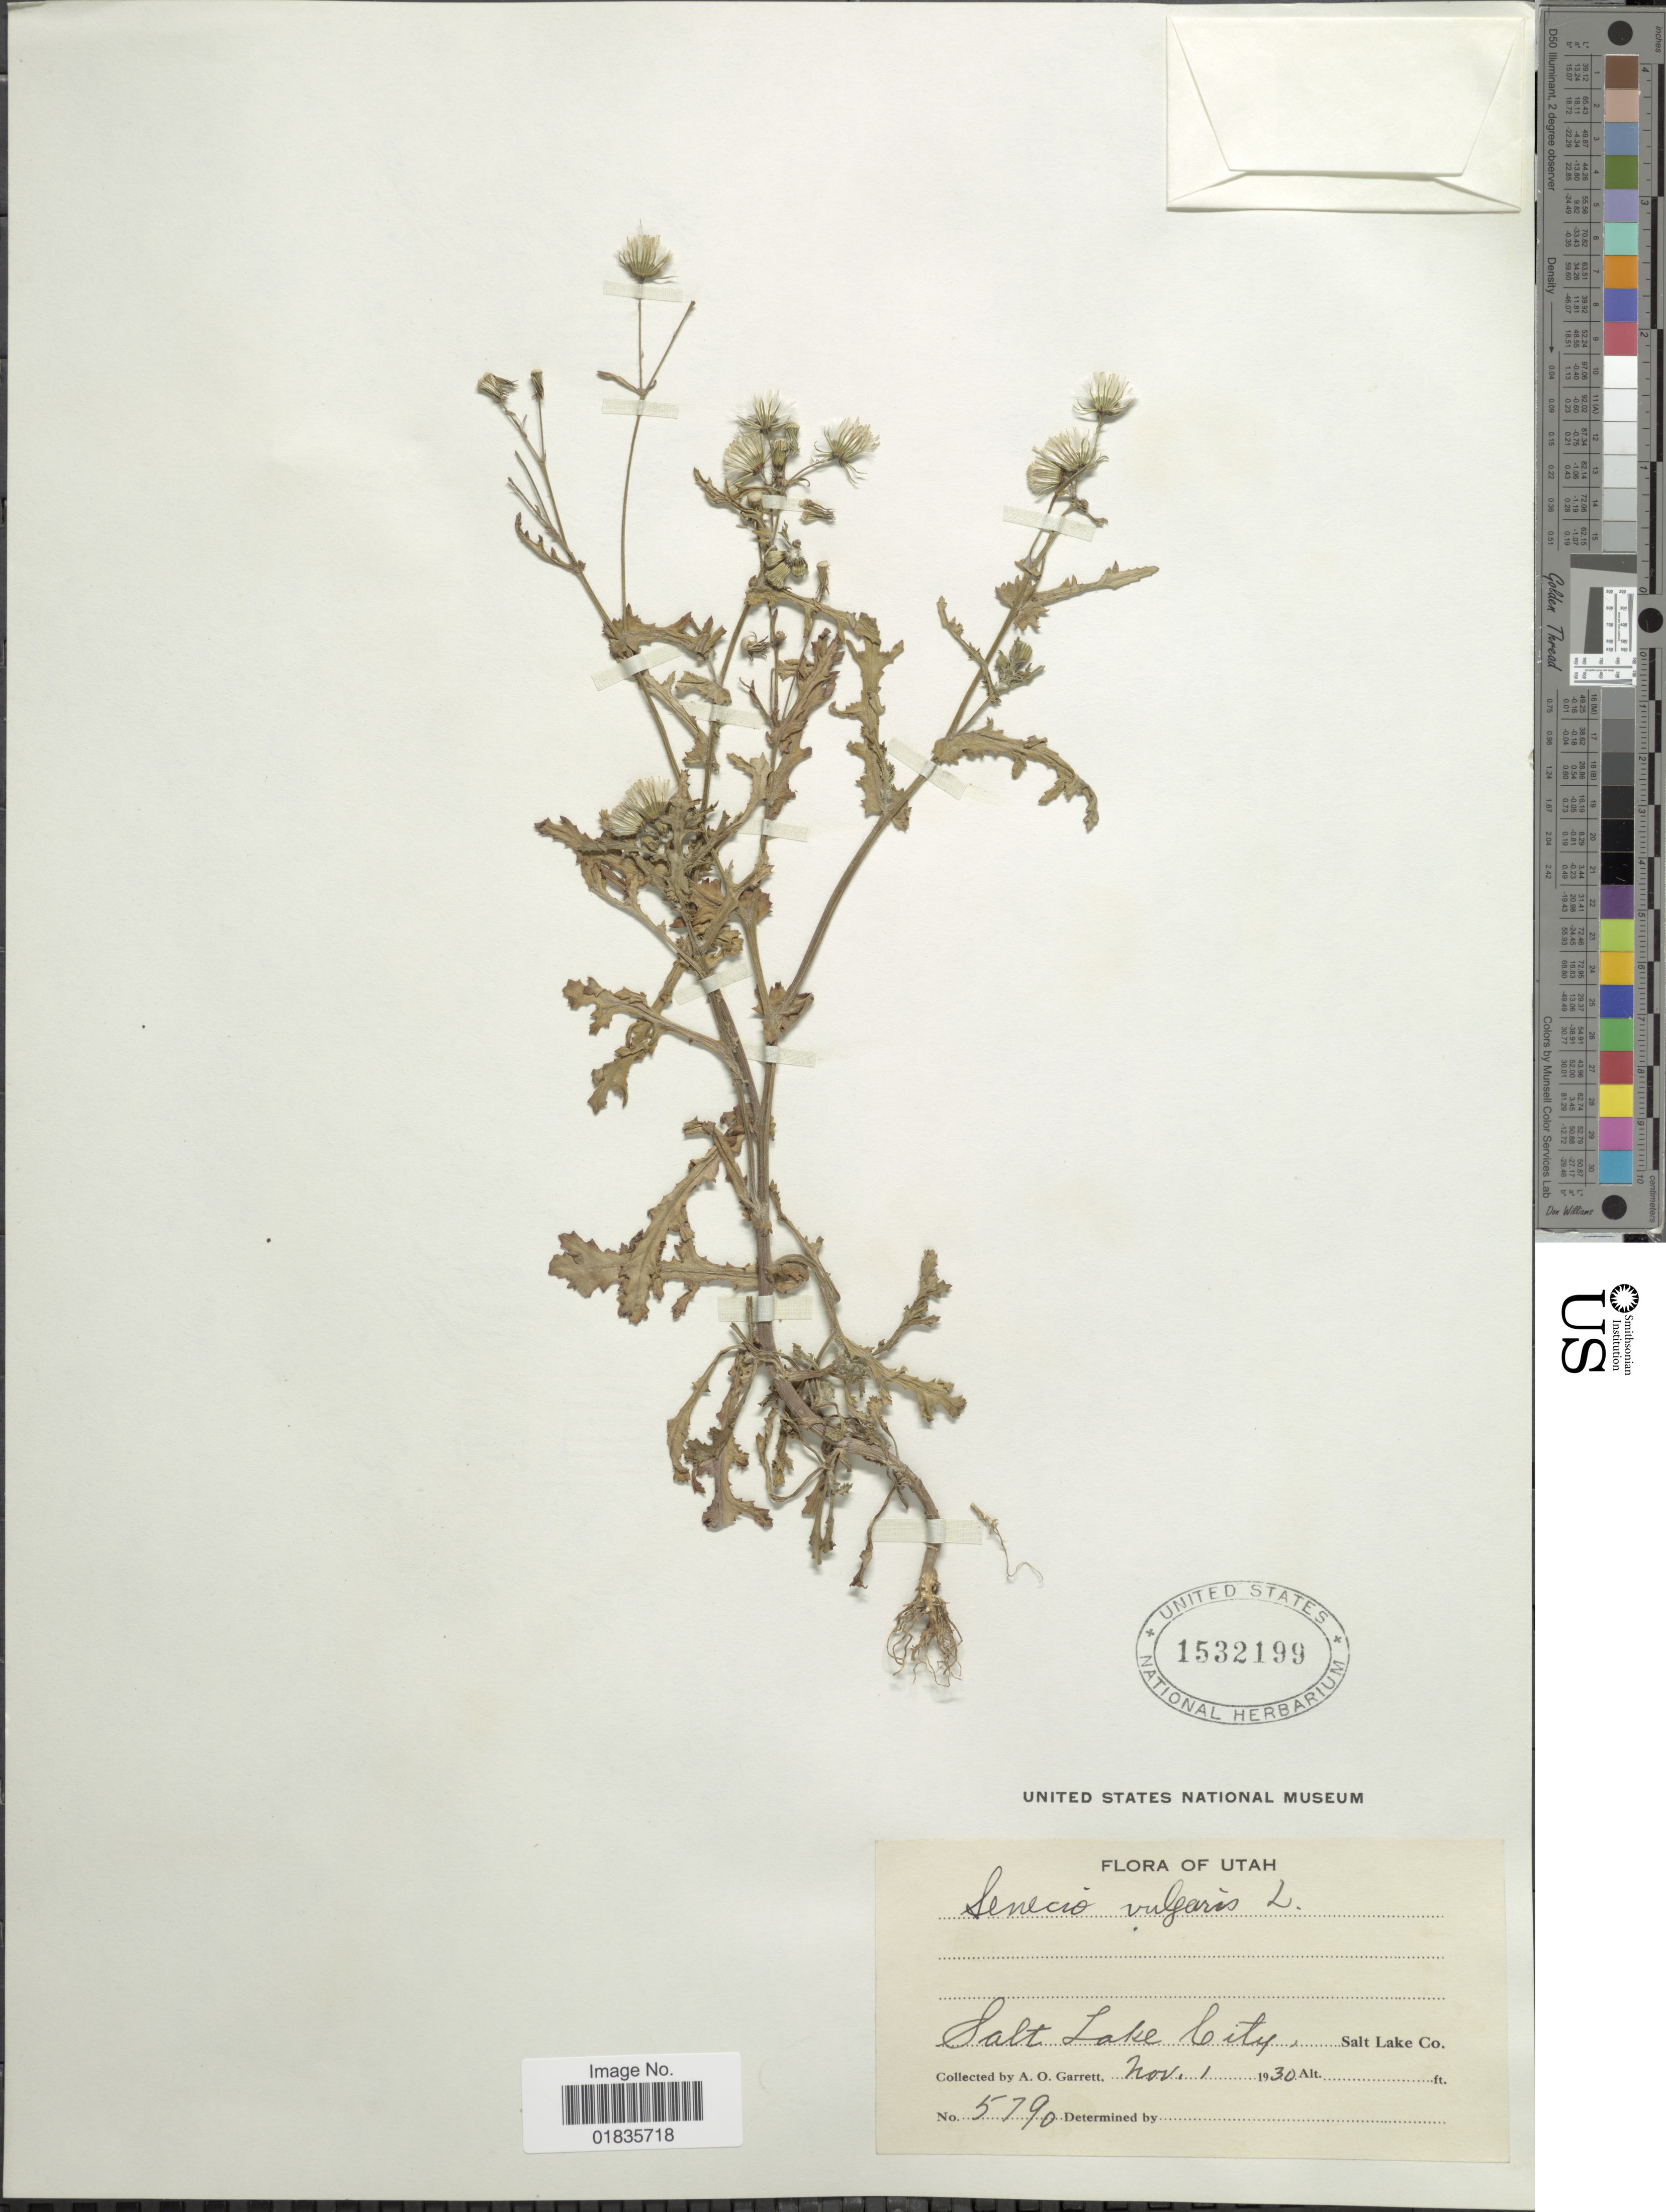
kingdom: Plantae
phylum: Tracheophyta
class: Magnoliopsida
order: Asterales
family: Asteraceae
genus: Senecio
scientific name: Senecio vulgaris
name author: L.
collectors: A. O. Garrett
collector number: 5790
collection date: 1930-11-01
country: United States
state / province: Utah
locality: Salt Lake City, Salt Lake Co.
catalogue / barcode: US 1532199